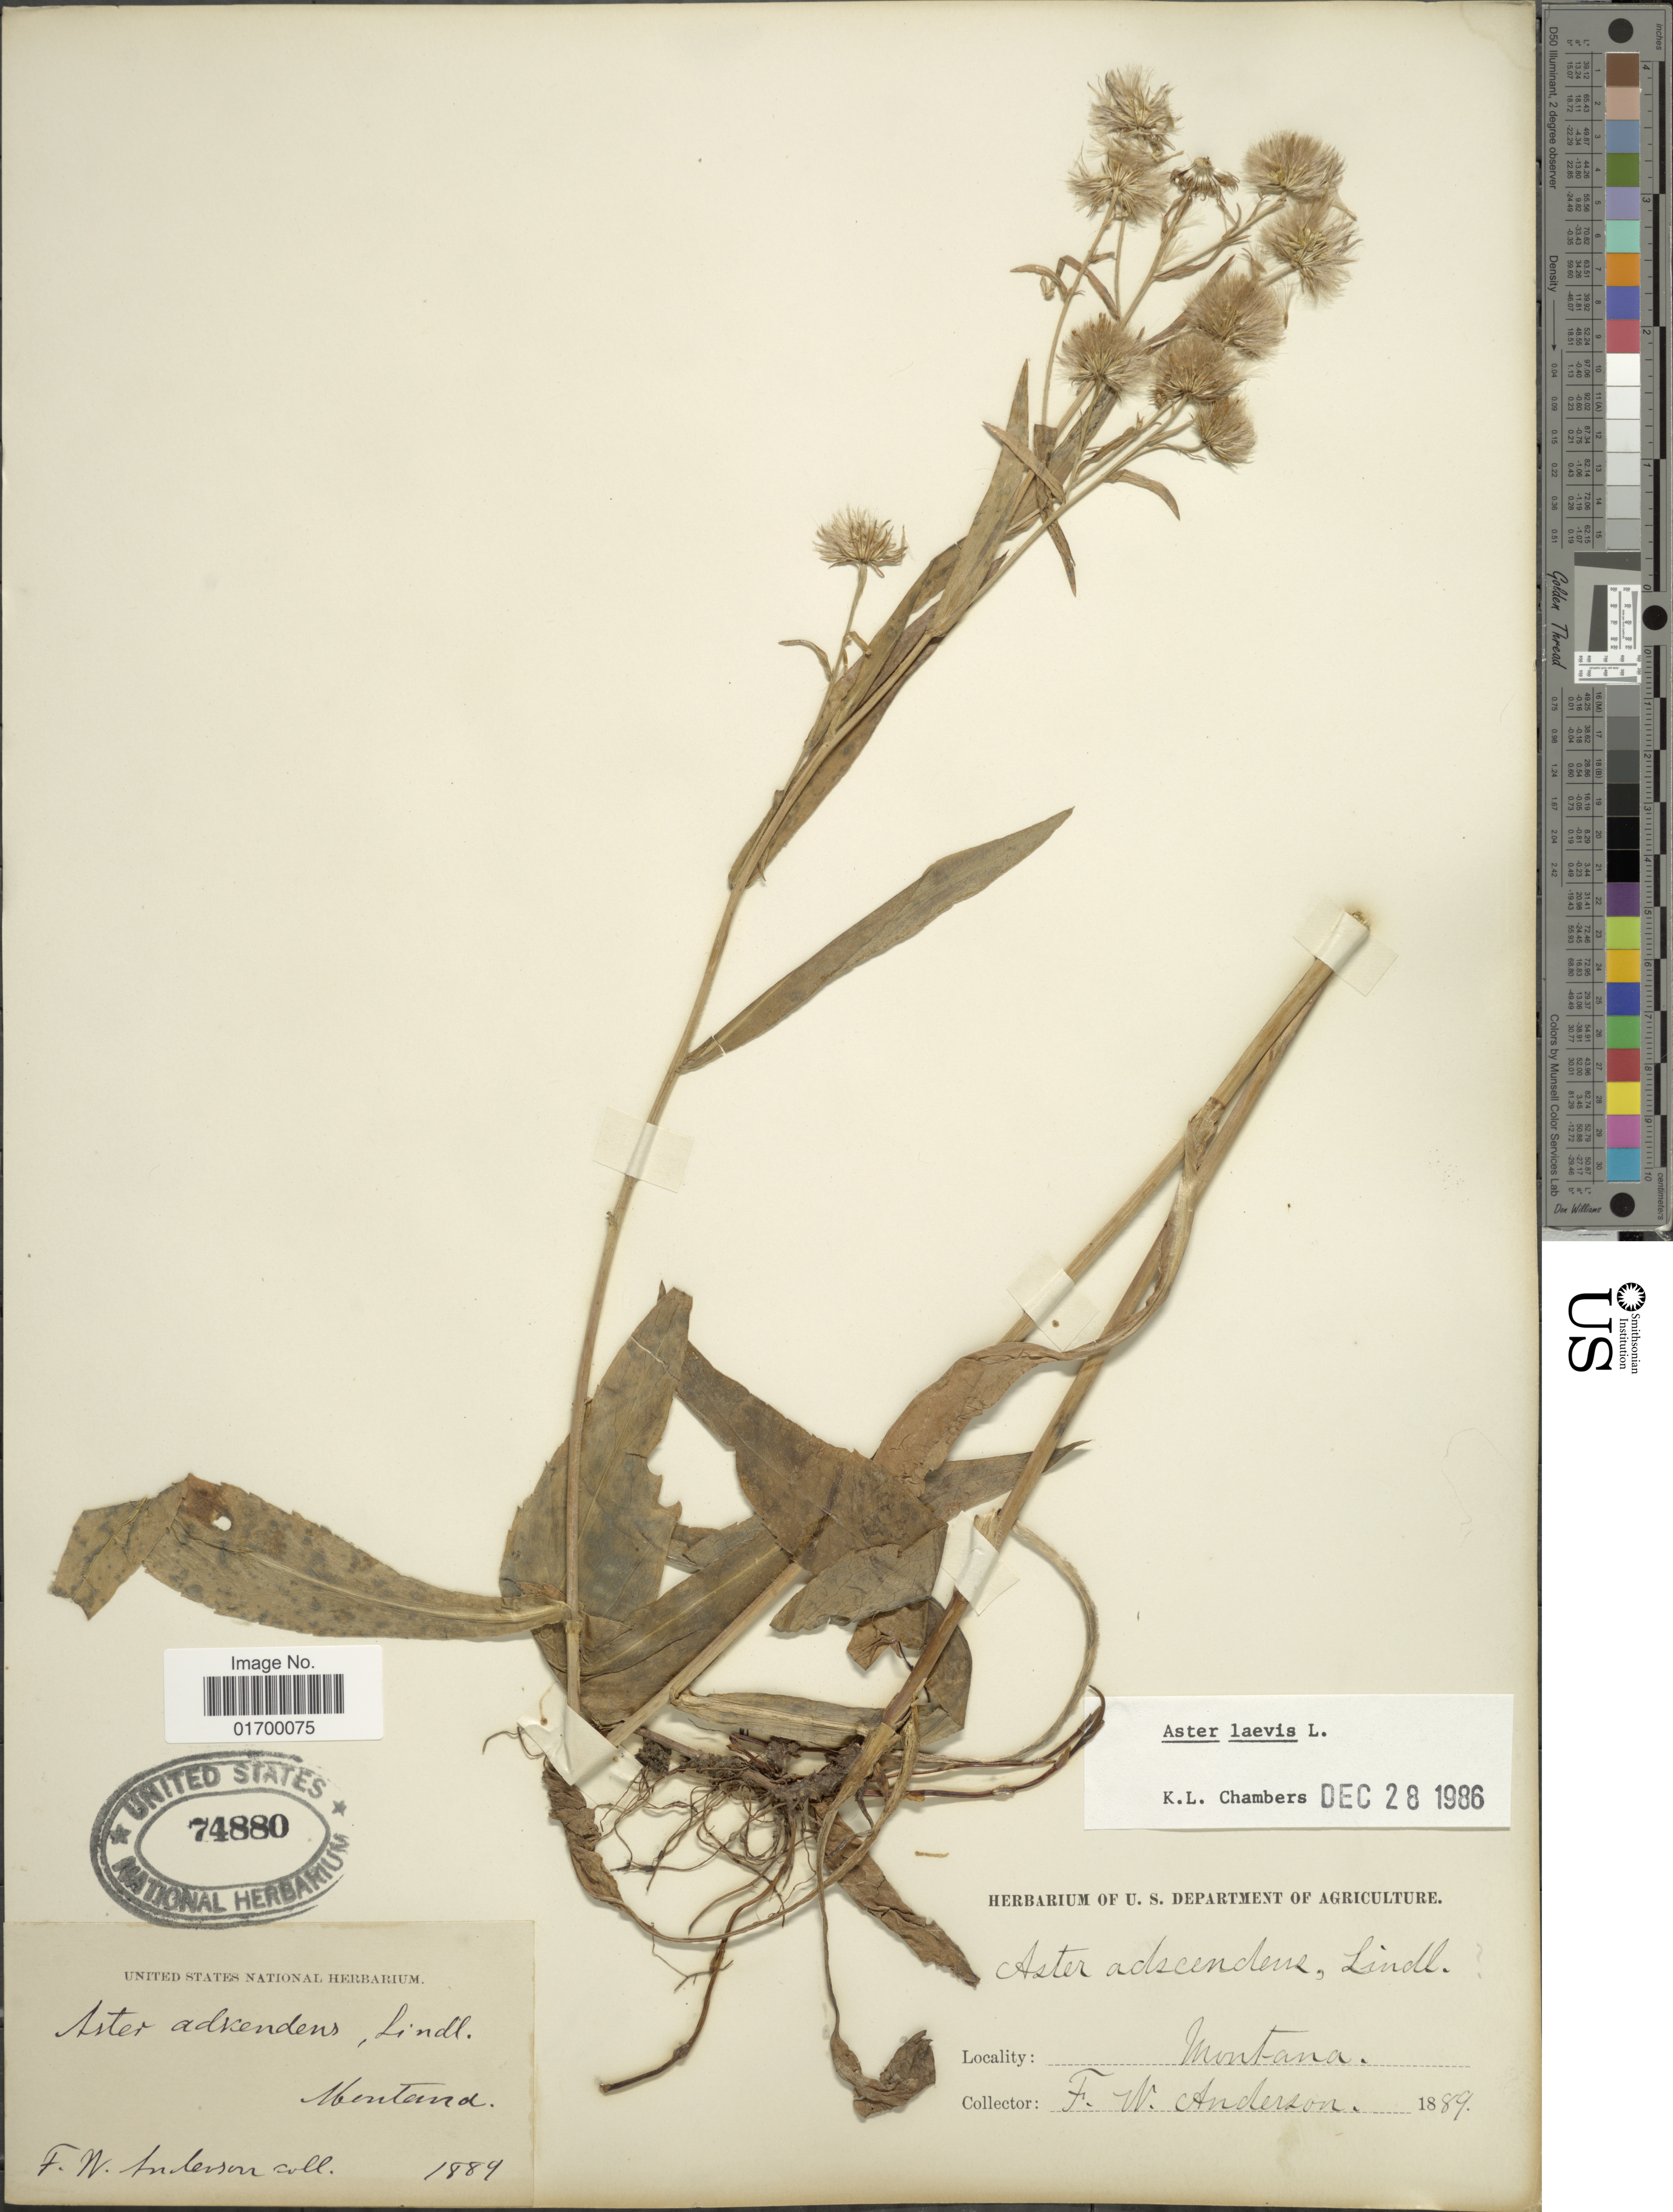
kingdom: Plantae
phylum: Tracheophyta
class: Magnoliopsida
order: Asterales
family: Asteraceae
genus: Symphyotrichum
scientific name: Symphyotrichum laeve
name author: (L.) Á. Löve & D. Löve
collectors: F. W. Anderson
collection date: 1884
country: United States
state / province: Montana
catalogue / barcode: US 74880